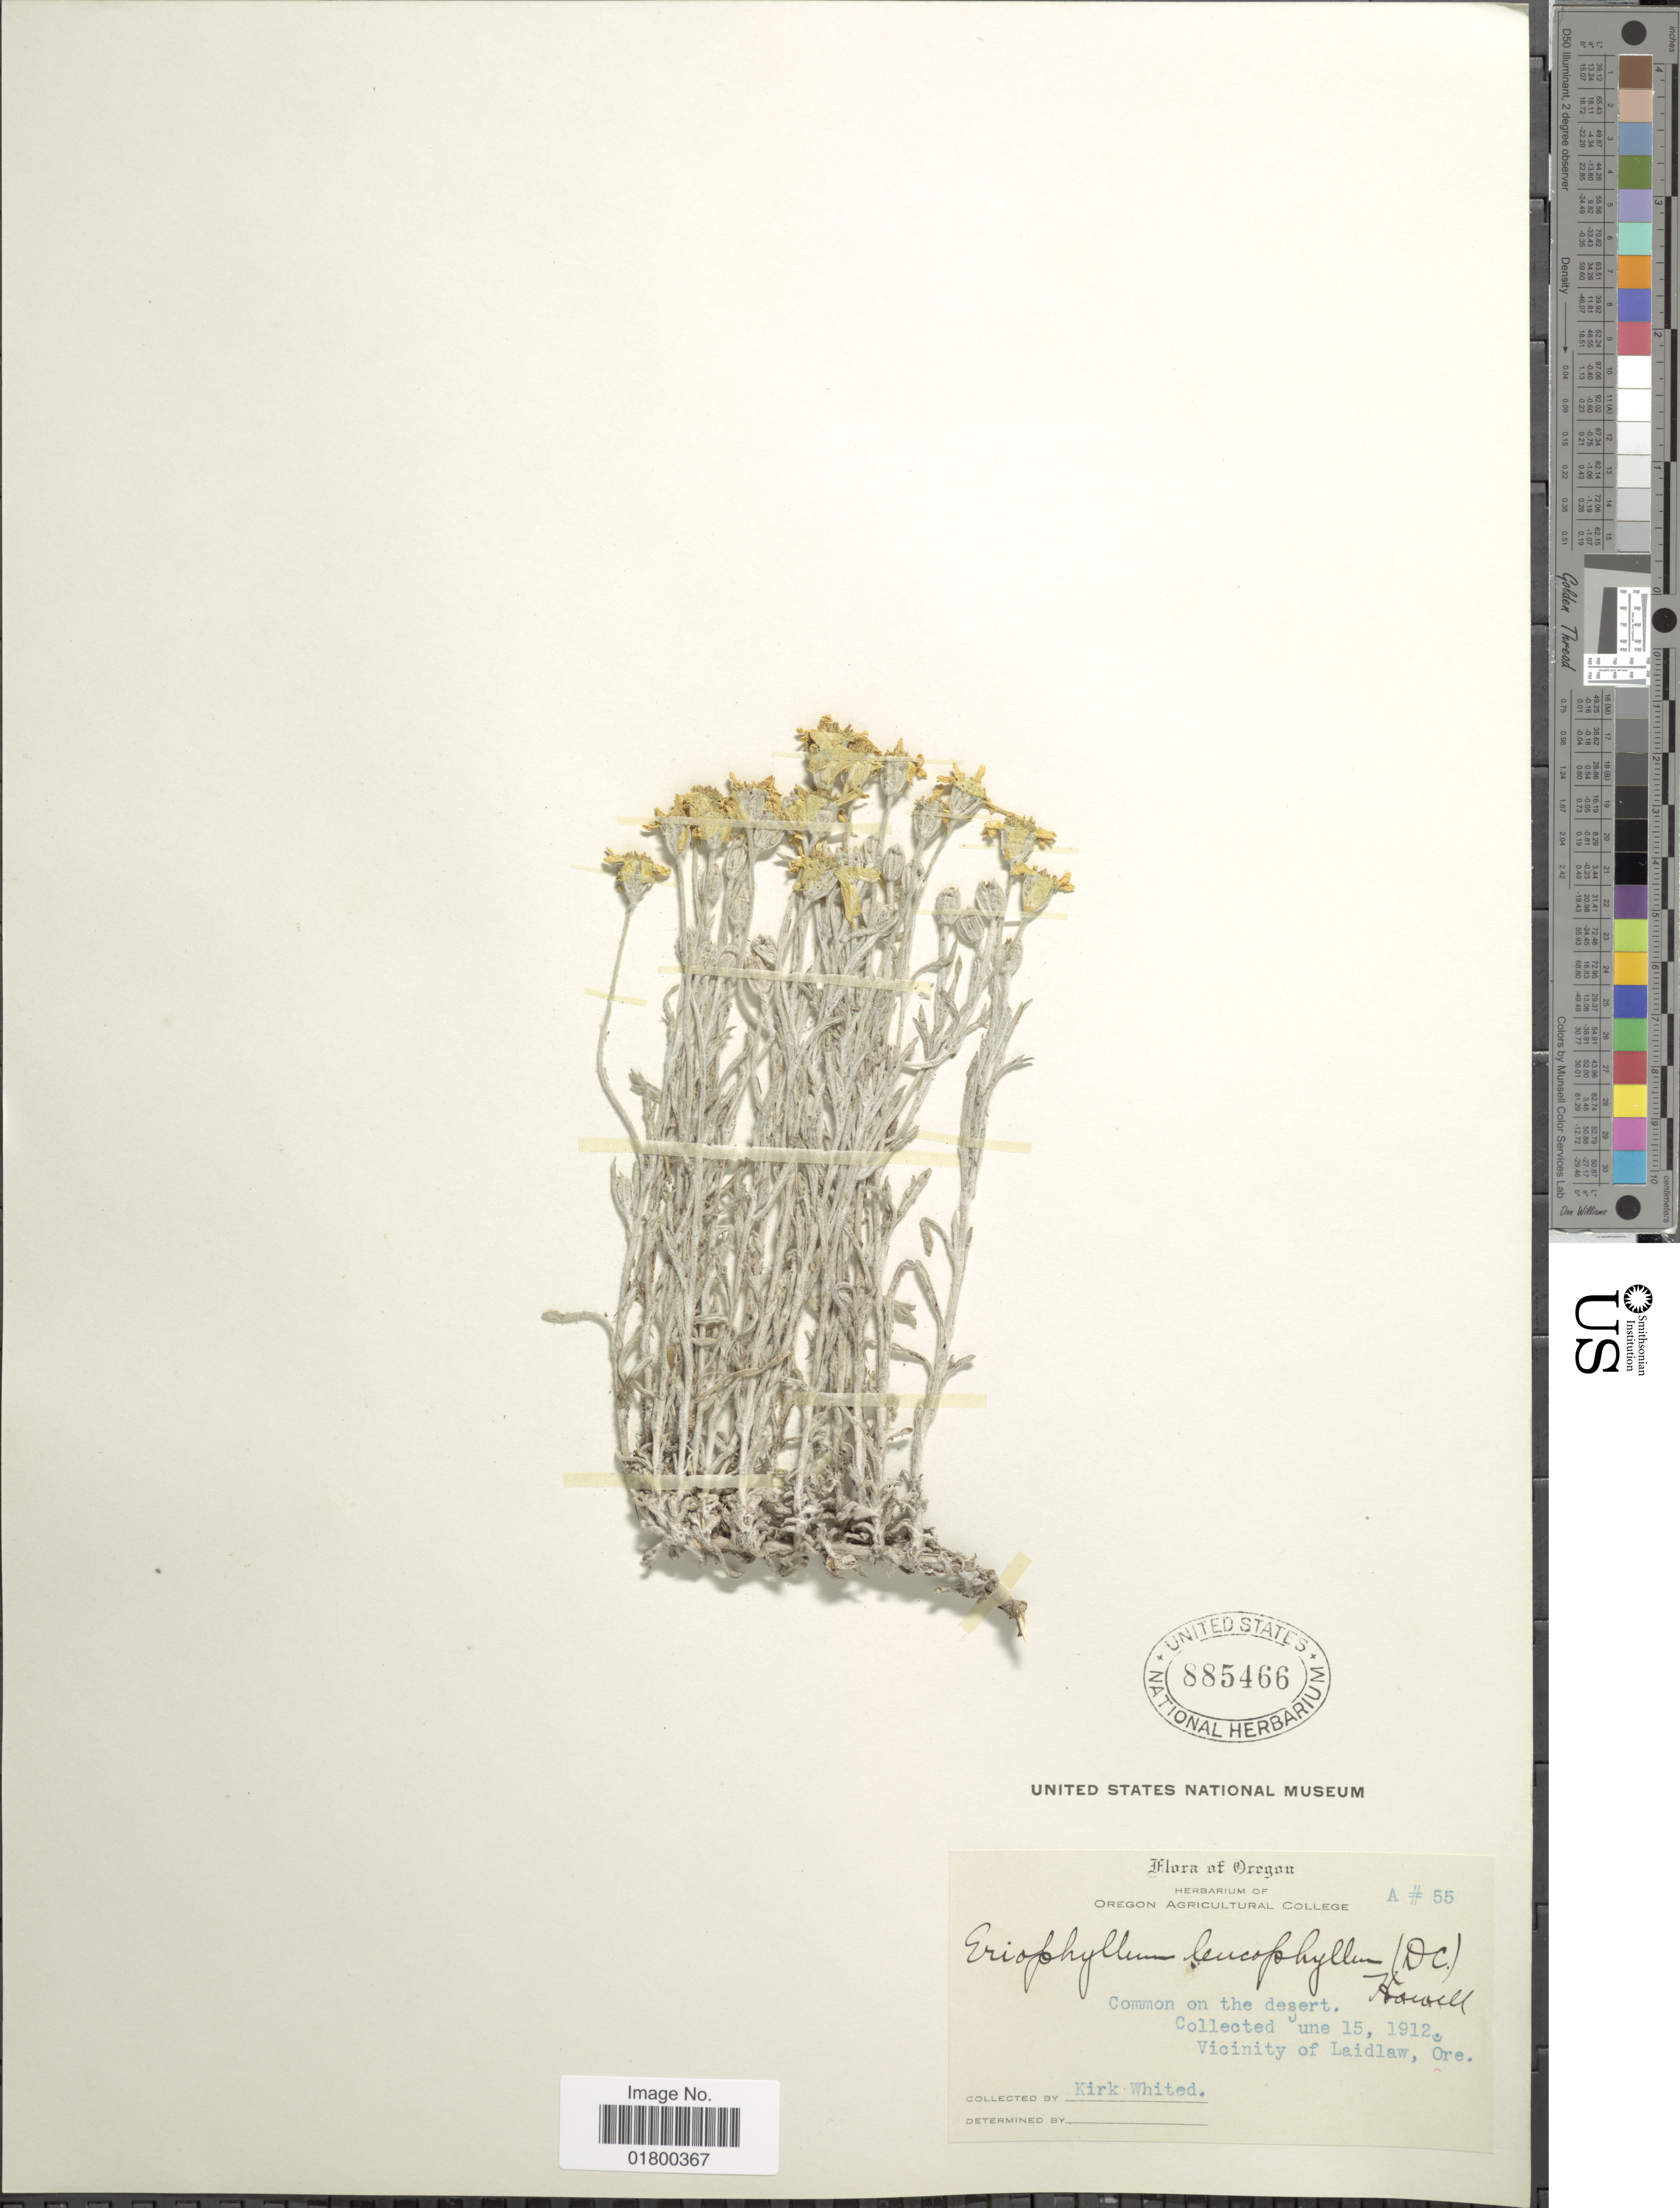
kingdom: Plantae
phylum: Tracheophyta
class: Magnoliopsida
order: Asterales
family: Asteraceae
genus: Eriophyllum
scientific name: Eriophyllum lanatum var. lanatum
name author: (Pursh) J. Forbes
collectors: K. Whited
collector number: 55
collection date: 1912-06-15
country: United States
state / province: Oregon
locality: Common on the desert, Vicinity of Laidlaw, Ore.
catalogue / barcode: US 885466